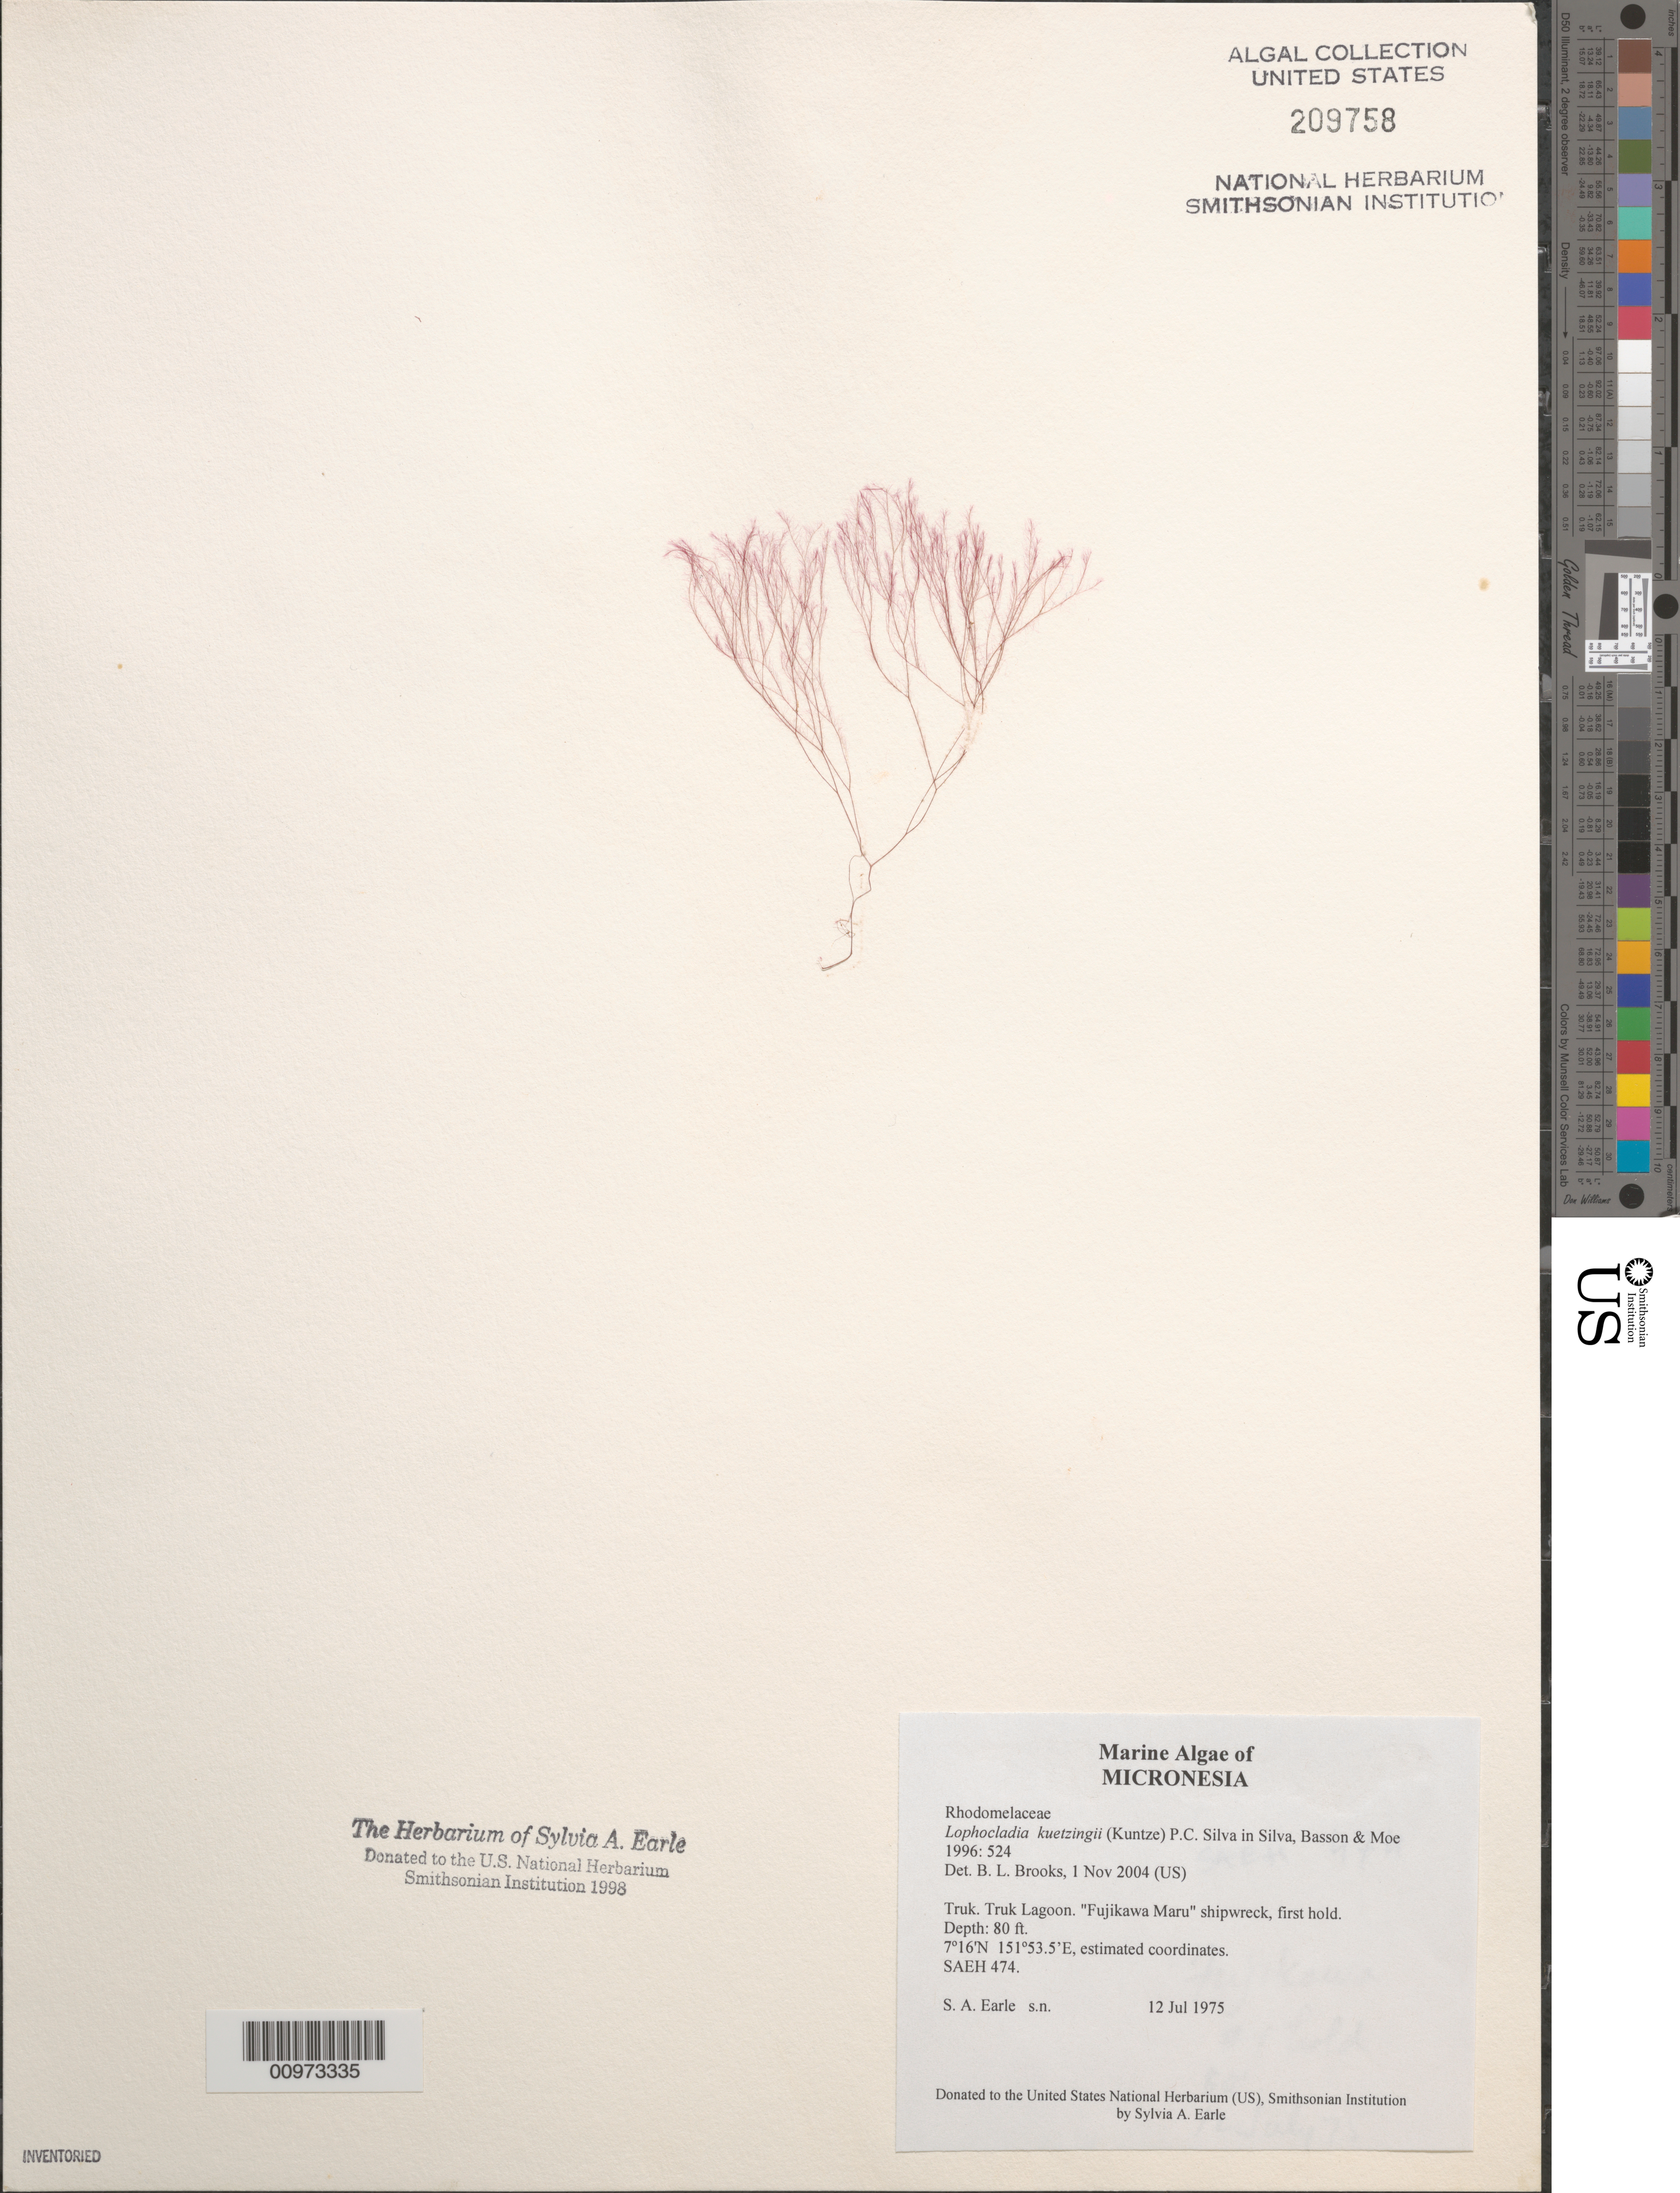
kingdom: Plantae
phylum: Rhodophyta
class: Florideophyceae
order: Ceramiales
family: Rhodomelaceae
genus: Lophocladia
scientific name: Lophocladia kuetzingii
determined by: Brooks, B. L., (BOT), Smithsonian Institution - National Museum of Natural History (UNITED STATES)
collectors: S. A. Earle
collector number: SAEH 474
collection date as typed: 12 Jul 1975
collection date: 1975-07-12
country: Micronesia, Federated States of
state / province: Truk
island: Truk (Chuuk) Is.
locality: Chuuk Lagoon (Truk Lagoon), Fujikawa Maru shipwreck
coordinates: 7 16'N, 151 53.5'E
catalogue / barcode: US 209758